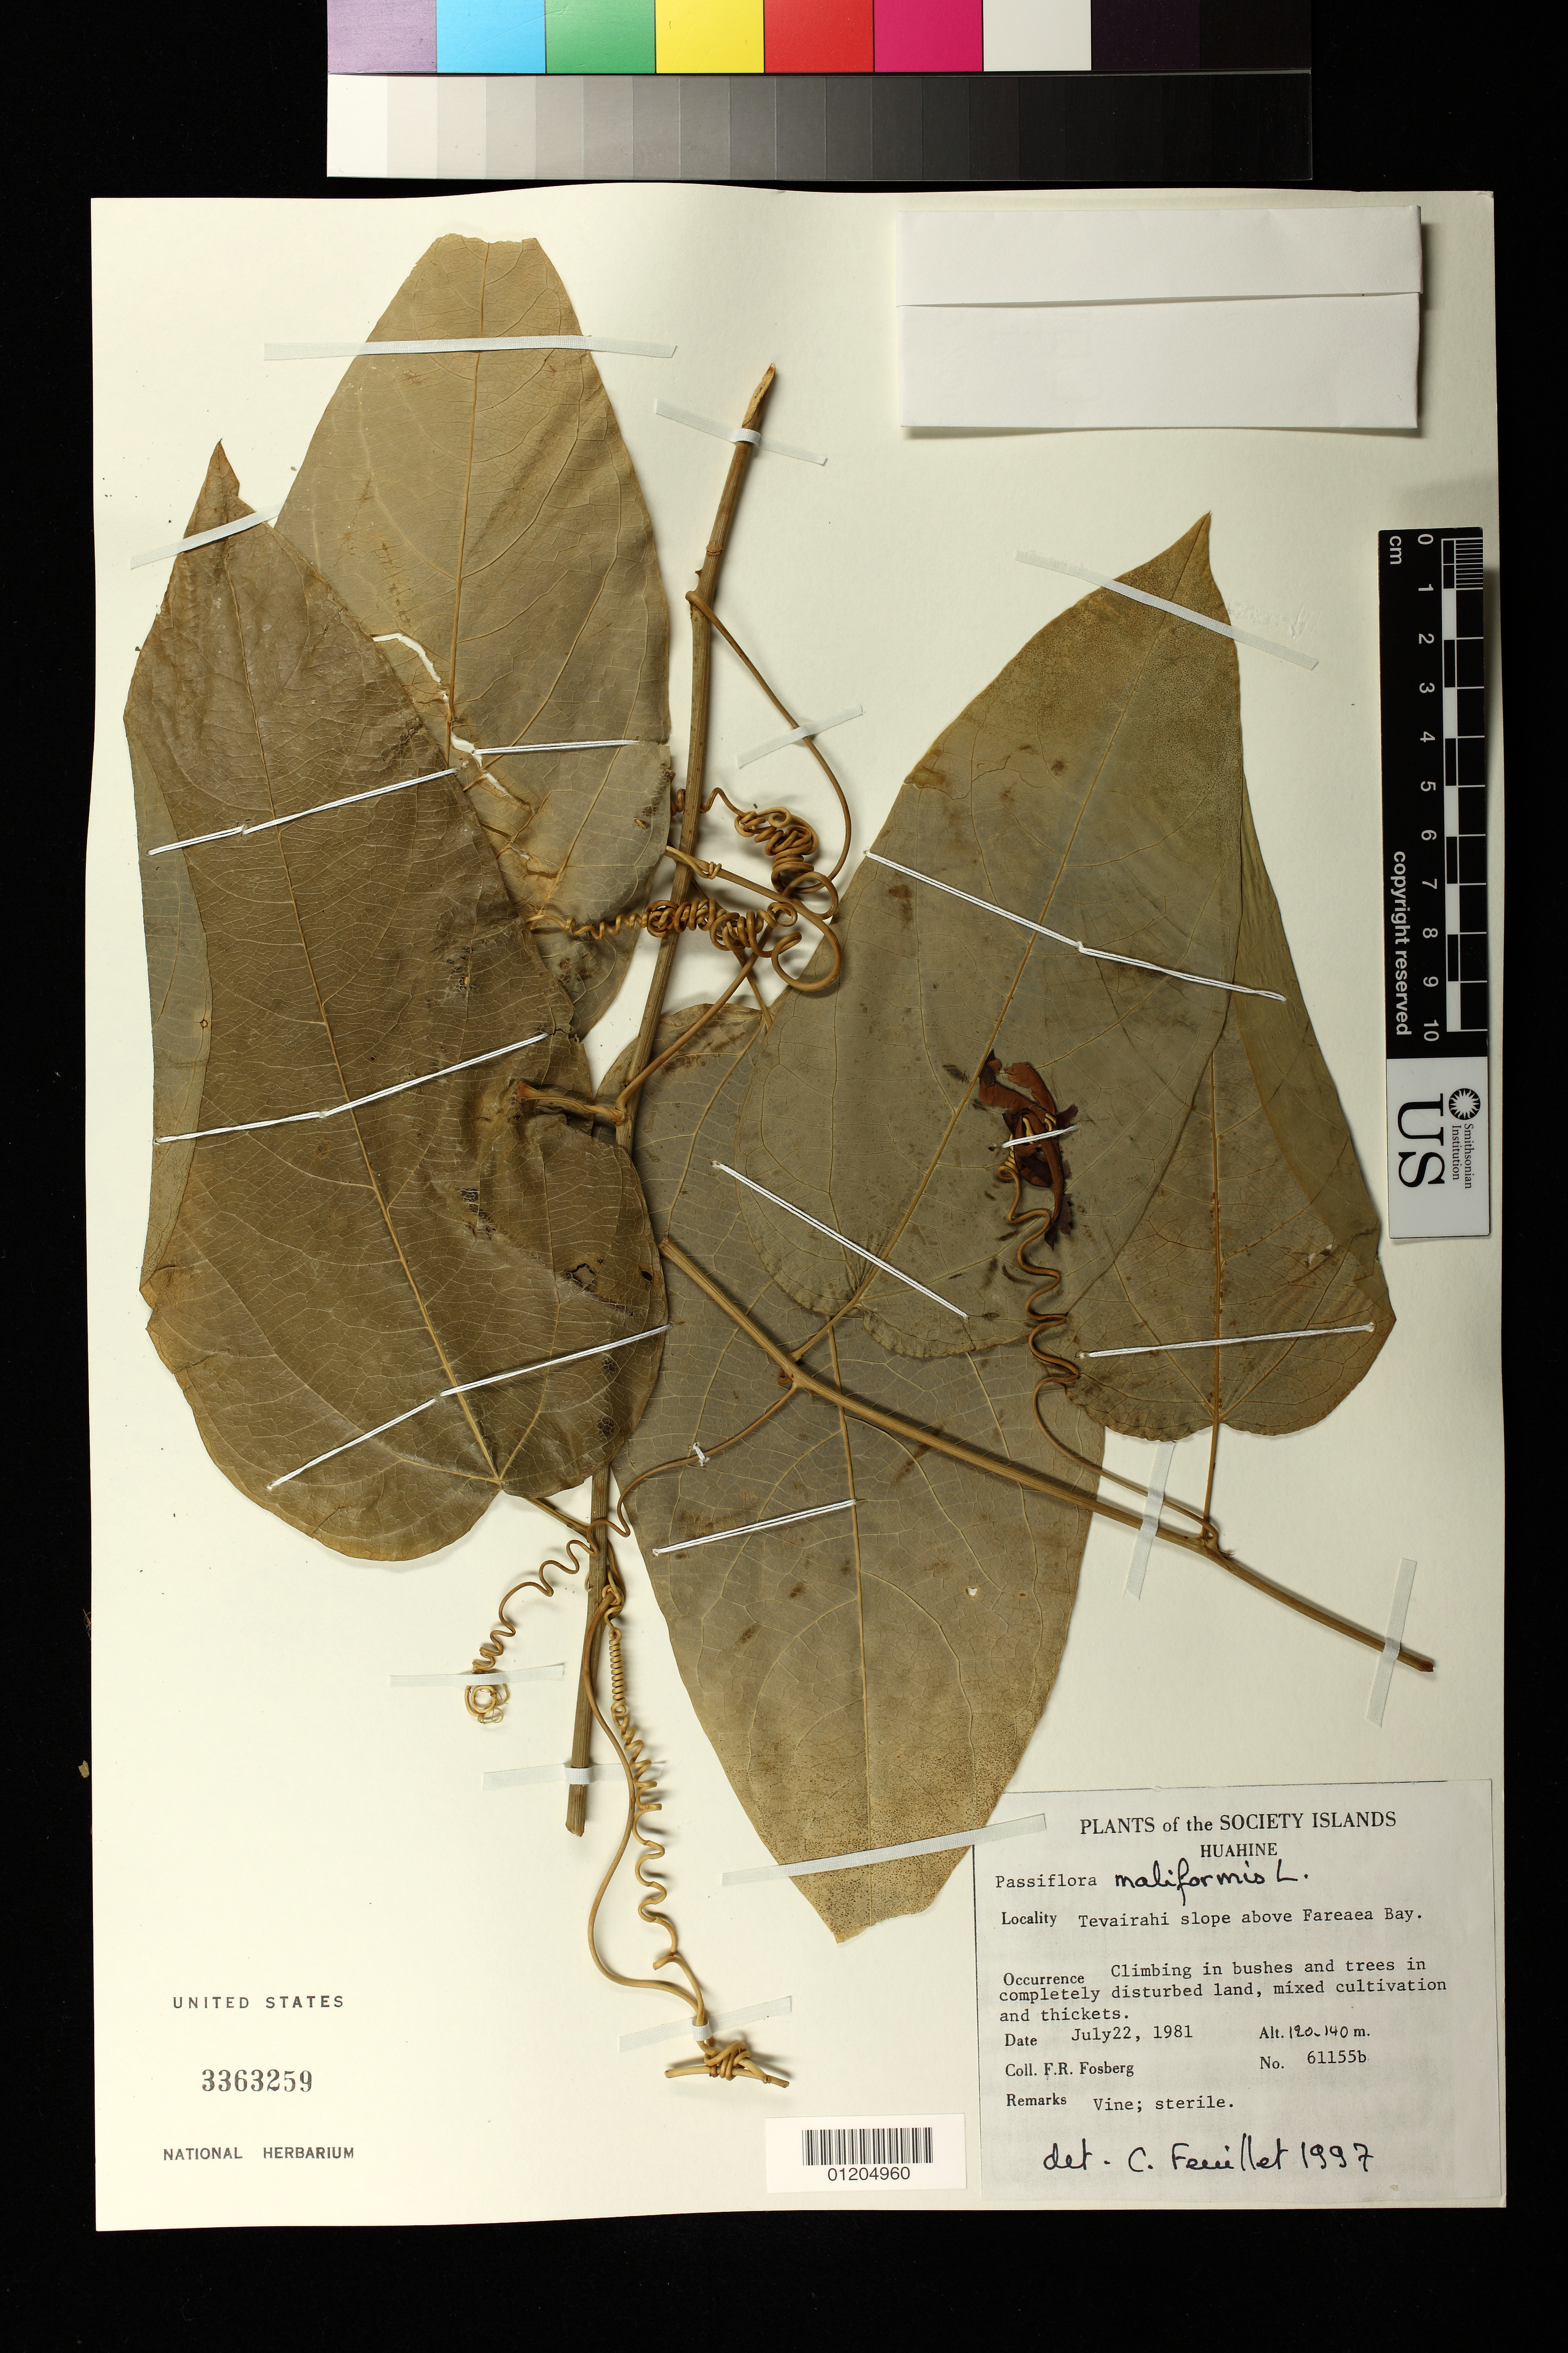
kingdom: Plantae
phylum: Tracheophyta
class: Magnoliopsida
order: Malpighiales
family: Passifloraceae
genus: Passiflora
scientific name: Passiflora maliformis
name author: L.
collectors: F. R. Fosberg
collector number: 61155b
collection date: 1981-07-22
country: French Polynesia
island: Huahine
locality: Huahine. Tevairahi slope above Fareaea Bay.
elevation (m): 120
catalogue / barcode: US 3363259